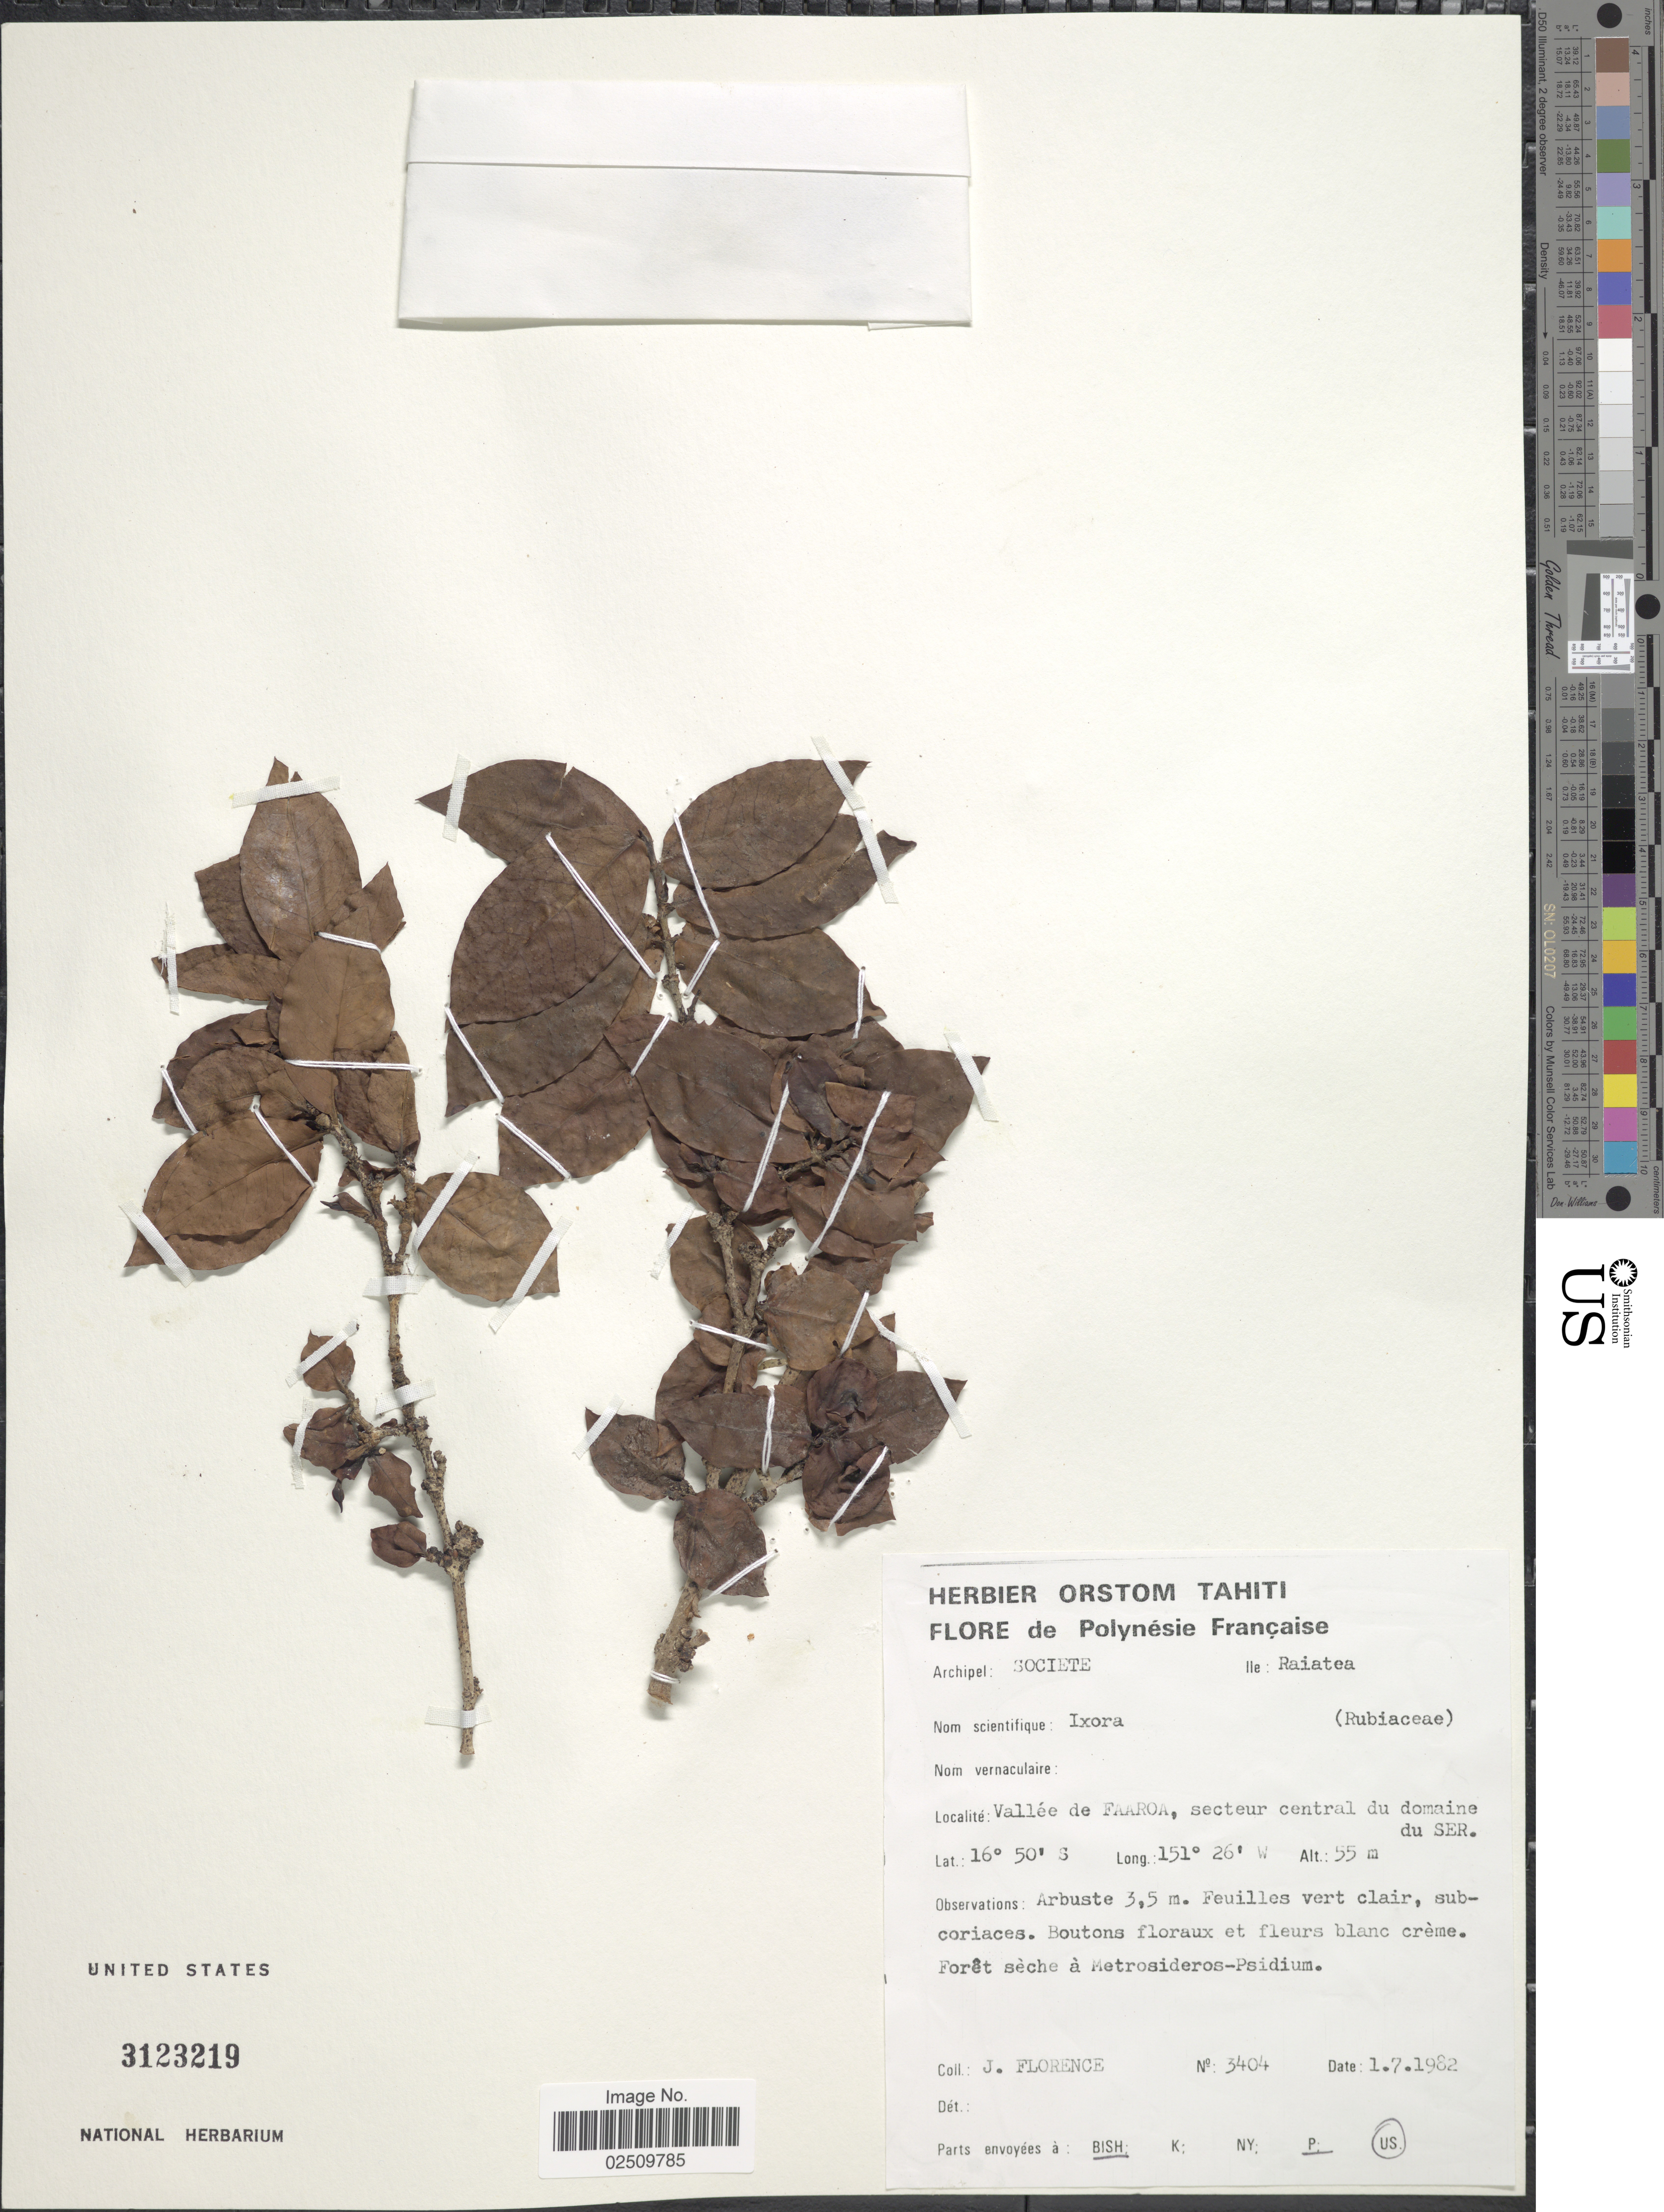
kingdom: Plantae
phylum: Tracheophyta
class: Magnoliopsida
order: Gentianales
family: Rubiaceae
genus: Ixora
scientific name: Ixora sp.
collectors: J. Florence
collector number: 3404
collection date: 1982-07-01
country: French Polynesia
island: Raiatea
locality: Polynesie Francaise. Archipel: Societe. Ile: Raiatea. Vallee de Faaroa, secteur central du domaine du SER.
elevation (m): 55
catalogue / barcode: US 3123219